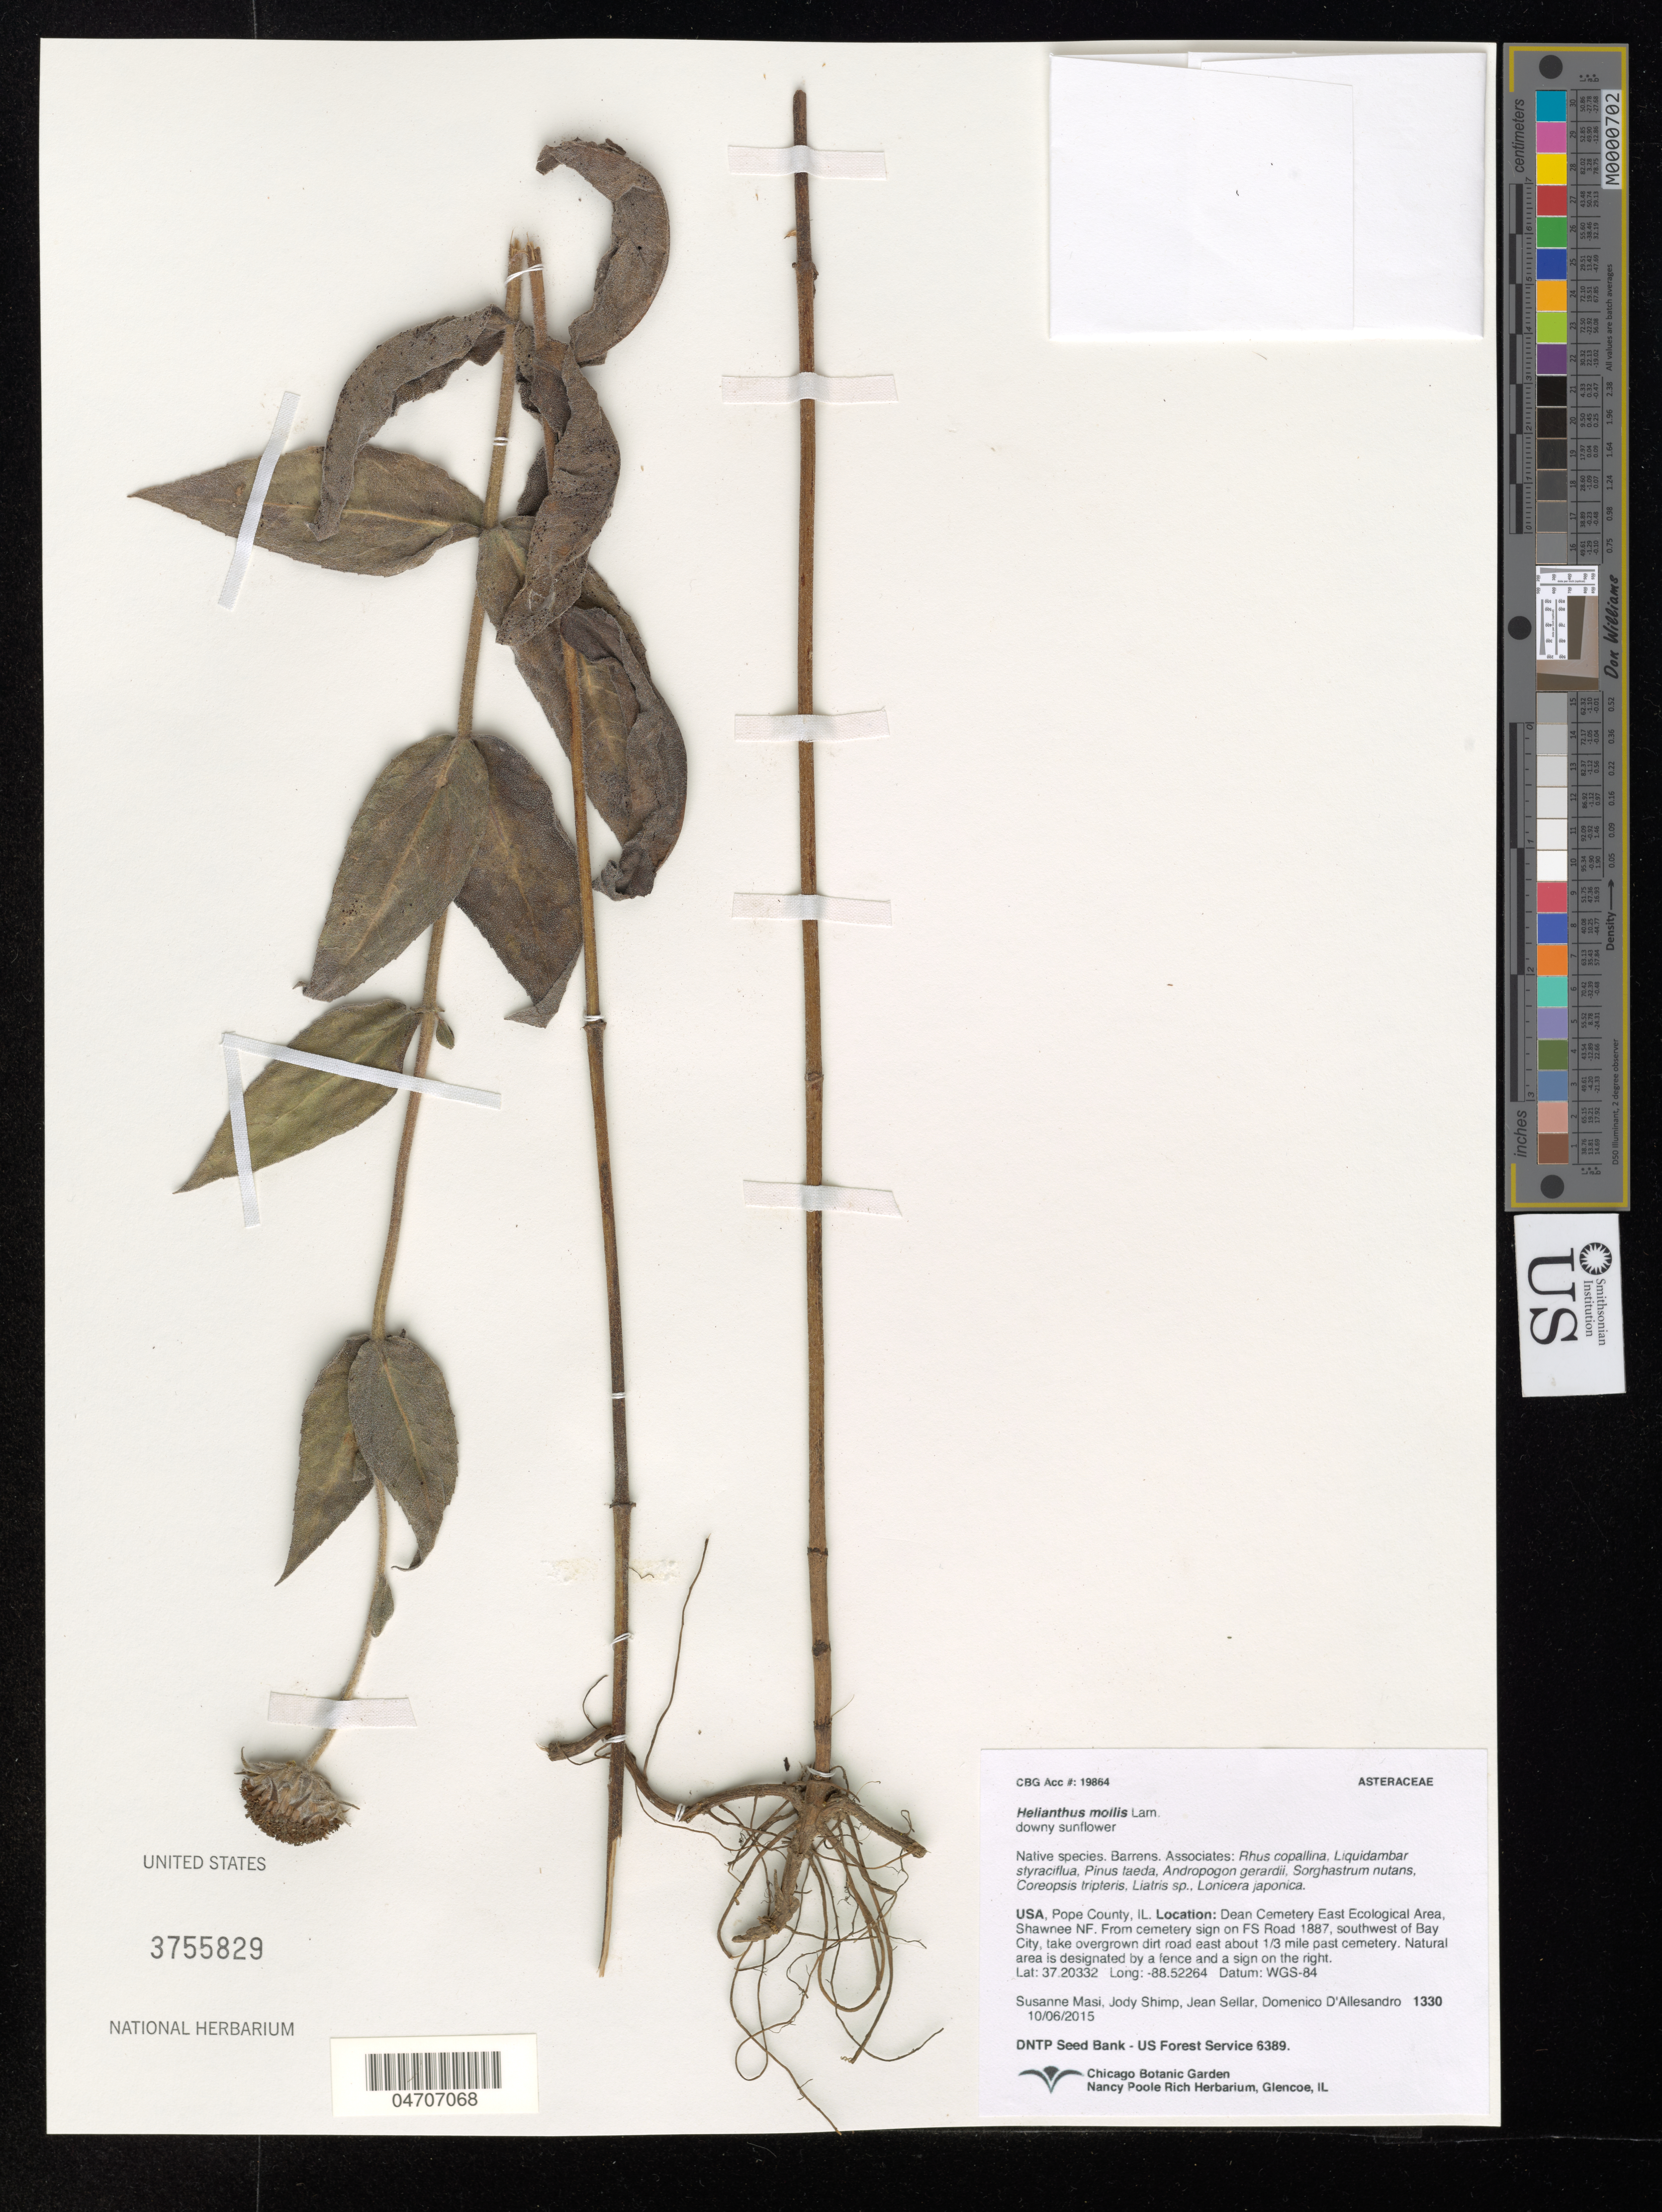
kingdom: Plantae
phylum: Tracheophyta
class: Magnoliopsida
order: Asterales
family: Asteraceae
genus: Helianthus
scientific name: Helianthus mollis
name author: Lam.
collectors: S. Masi, A. Lisak, A. Campos-Rocha & D. D'alessandro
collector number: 1330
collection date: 2015-10-06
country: United States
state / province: Illinois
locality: Pope County. Dean Cemetery East Ecological Area, Shawnee NF. From cemetery sign on FS Road 1887, southwest of Bay City, take overgrown dirt road east about ⅓ mile past cemetery. Natural area is designated by a fence and a sign on the right.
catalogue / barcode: US 3755829